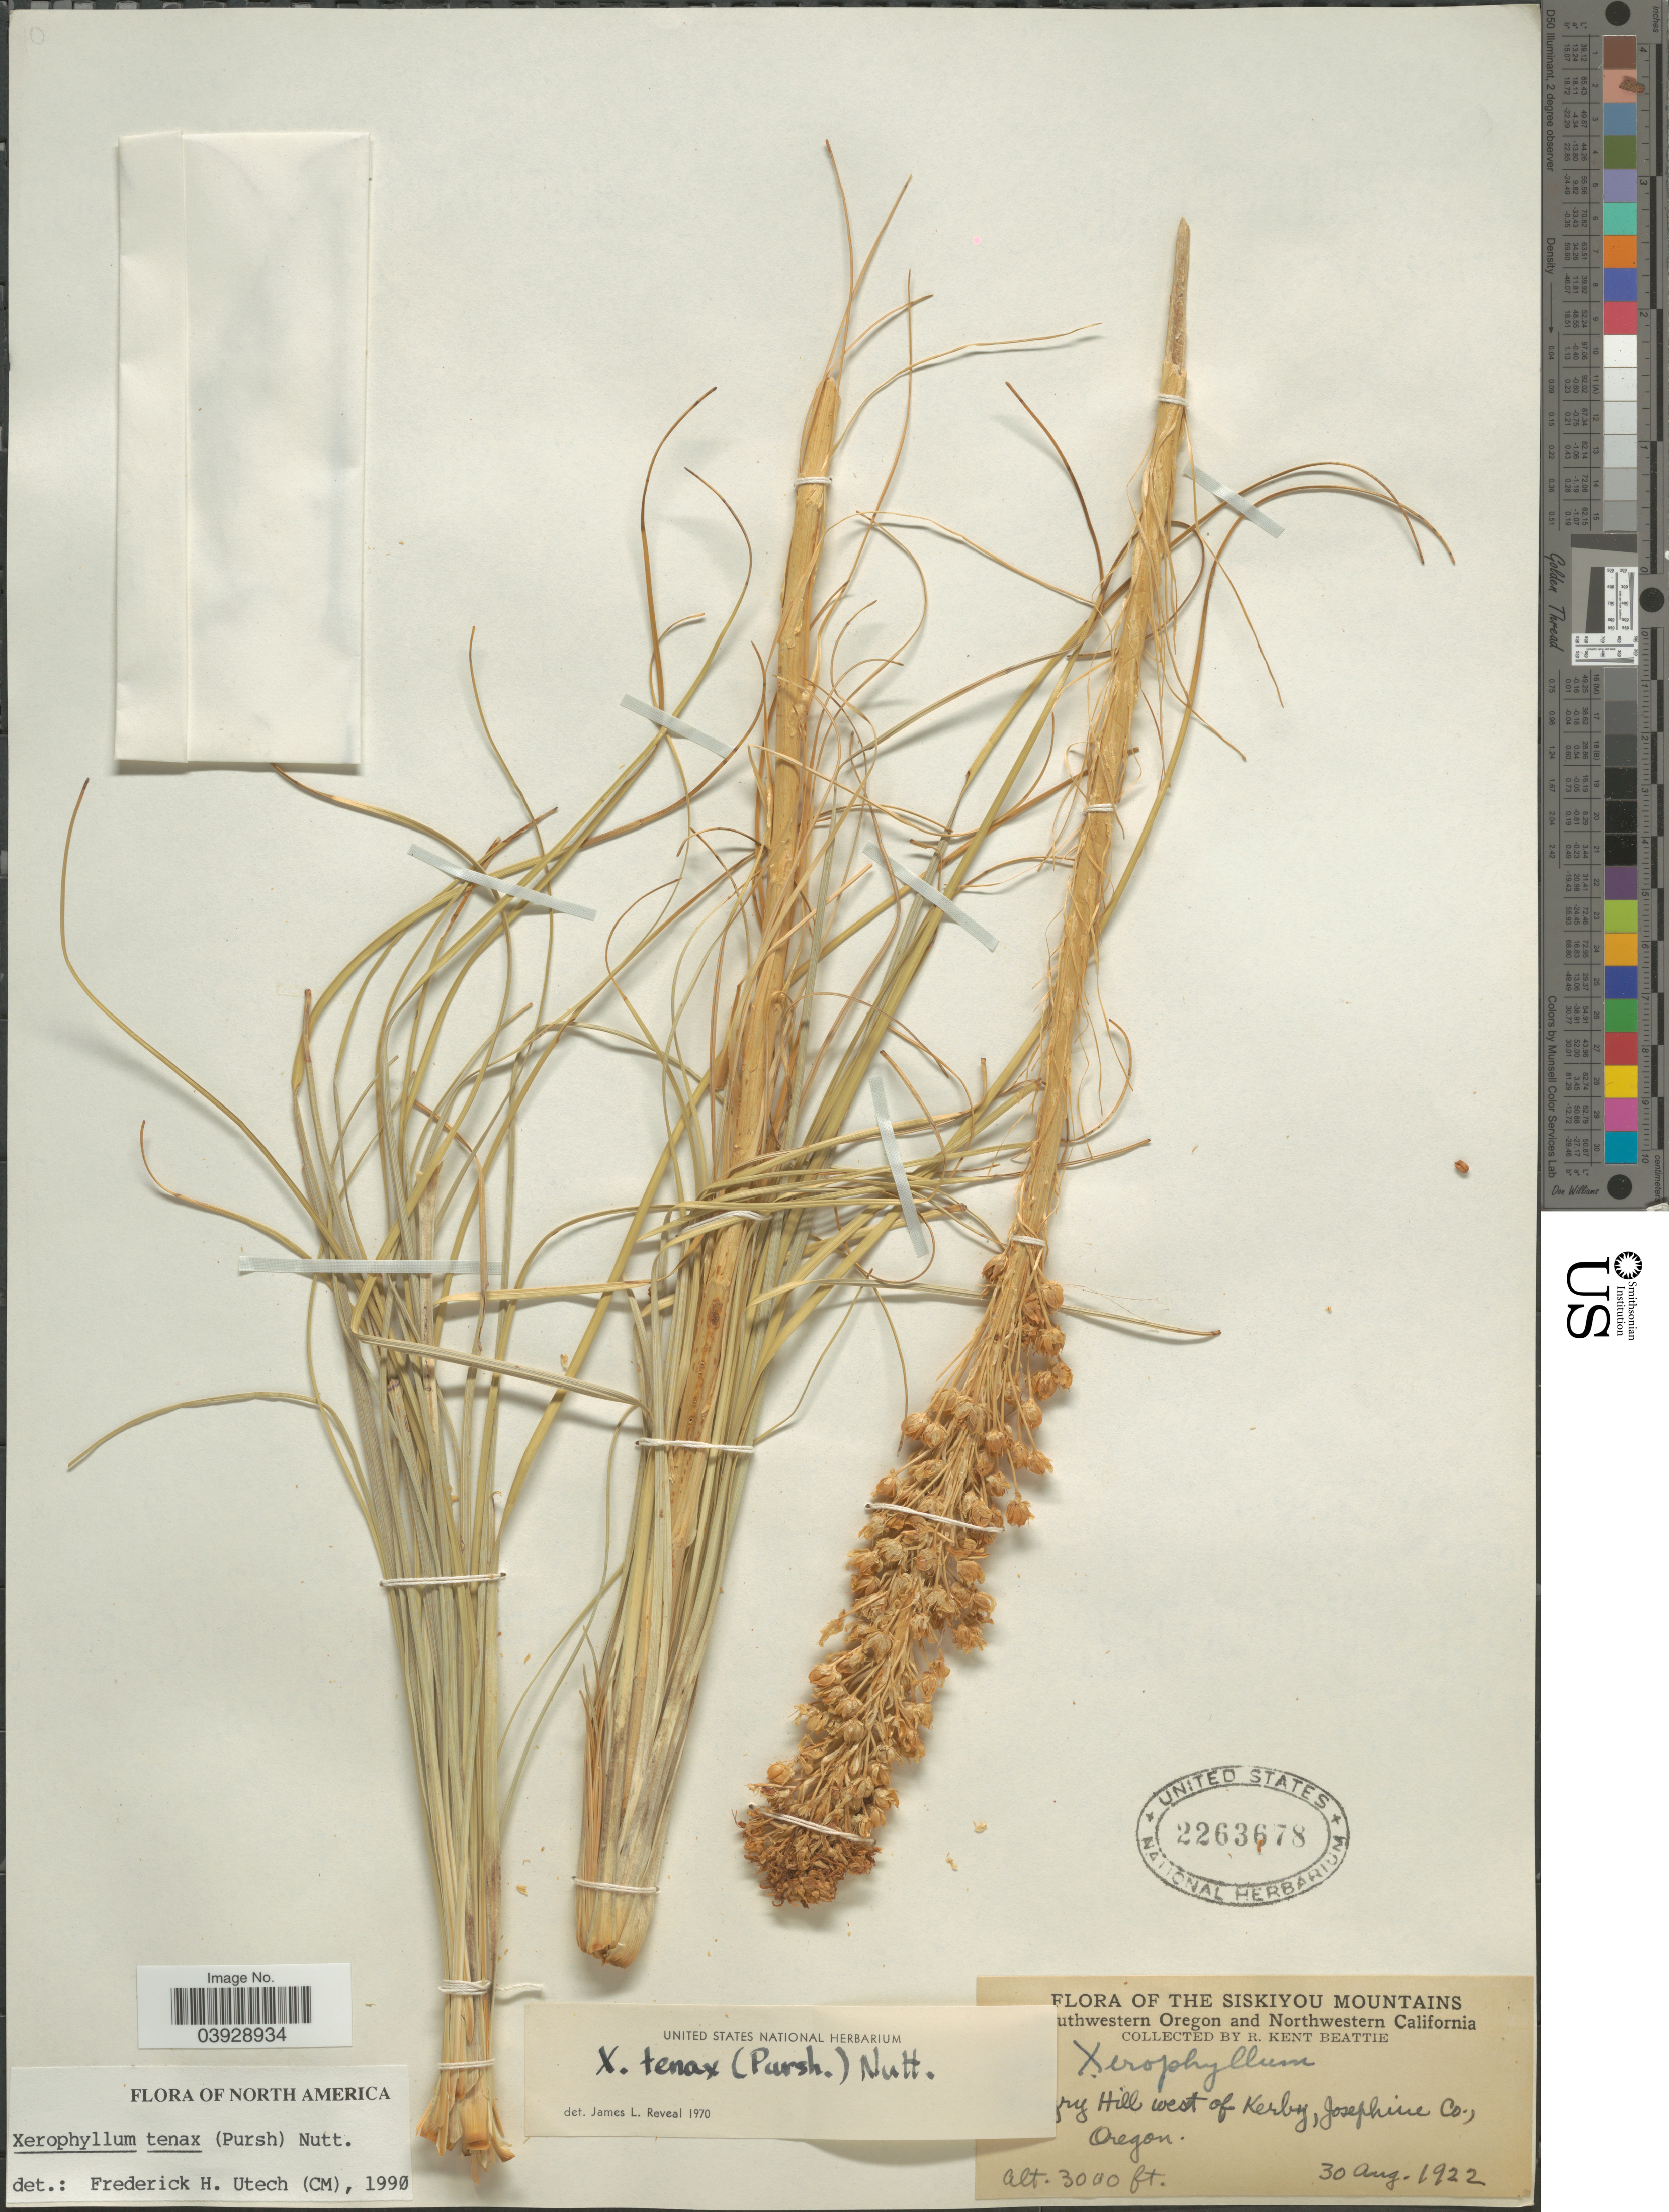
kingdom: Plantae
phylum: Tracheophyta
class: Liliopsida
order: Liliales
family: Melanthiaceae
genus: Xerophyllum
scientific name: Xerophyllum tenax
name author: (Pursh) Nutt.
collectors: R. K. Beattie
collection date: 1922-08-30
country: United States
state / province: Oregon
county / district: Josephine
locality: The Siskiyou Mountains. Southwestern Oregon. Hungry Hill west of Kerby, Josephine Co.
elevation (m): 914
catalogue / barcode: US 2263678